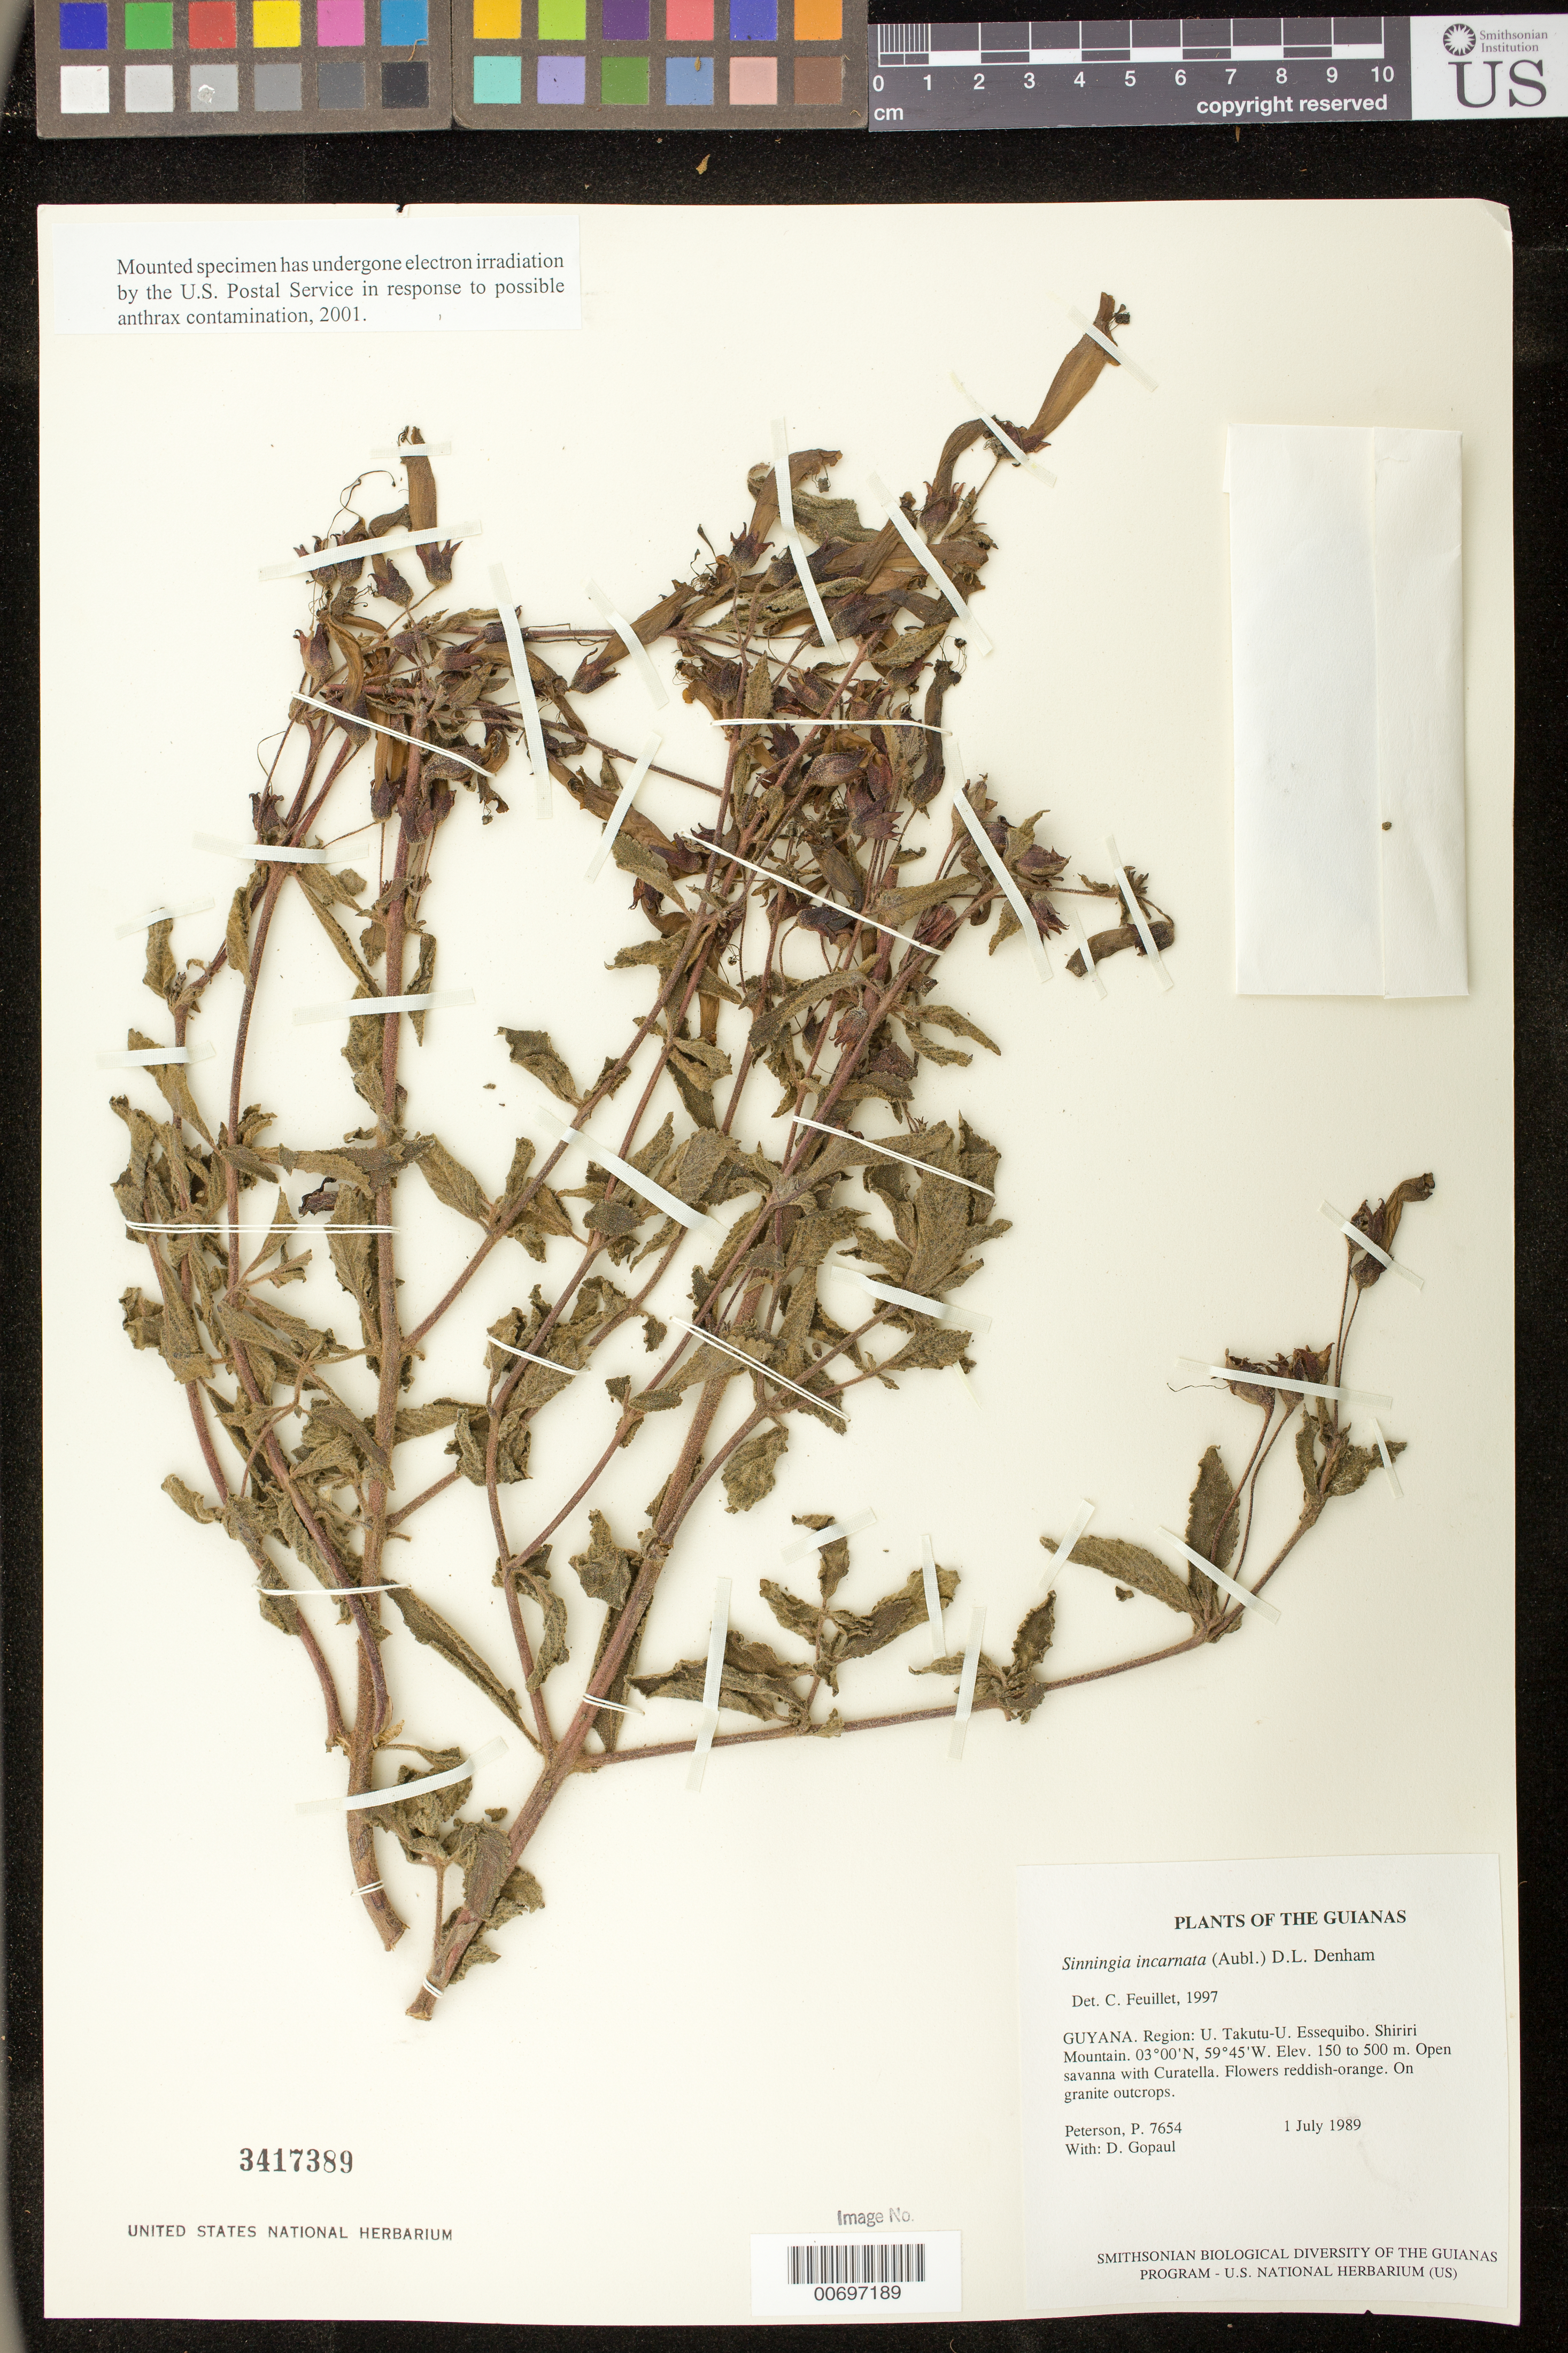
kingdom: Plantae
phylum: Tracheophyta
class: Magnoliopsida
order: Lamiales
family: Gesneriaceae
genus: Sinningia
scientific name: Sinningia incarnata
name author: (Aubl.) D.L. Denham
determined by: Feuillet, C.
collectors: P. M. Peterson & D. Gopaul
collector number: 7654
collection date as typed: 01 Jul 1989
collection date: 1989-07-01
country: Guyana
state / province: U. Takutu-U. Essequibo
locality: Shiriri Mountain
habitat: Open savanna with Curatella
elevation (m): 150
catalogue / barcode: US 3417389